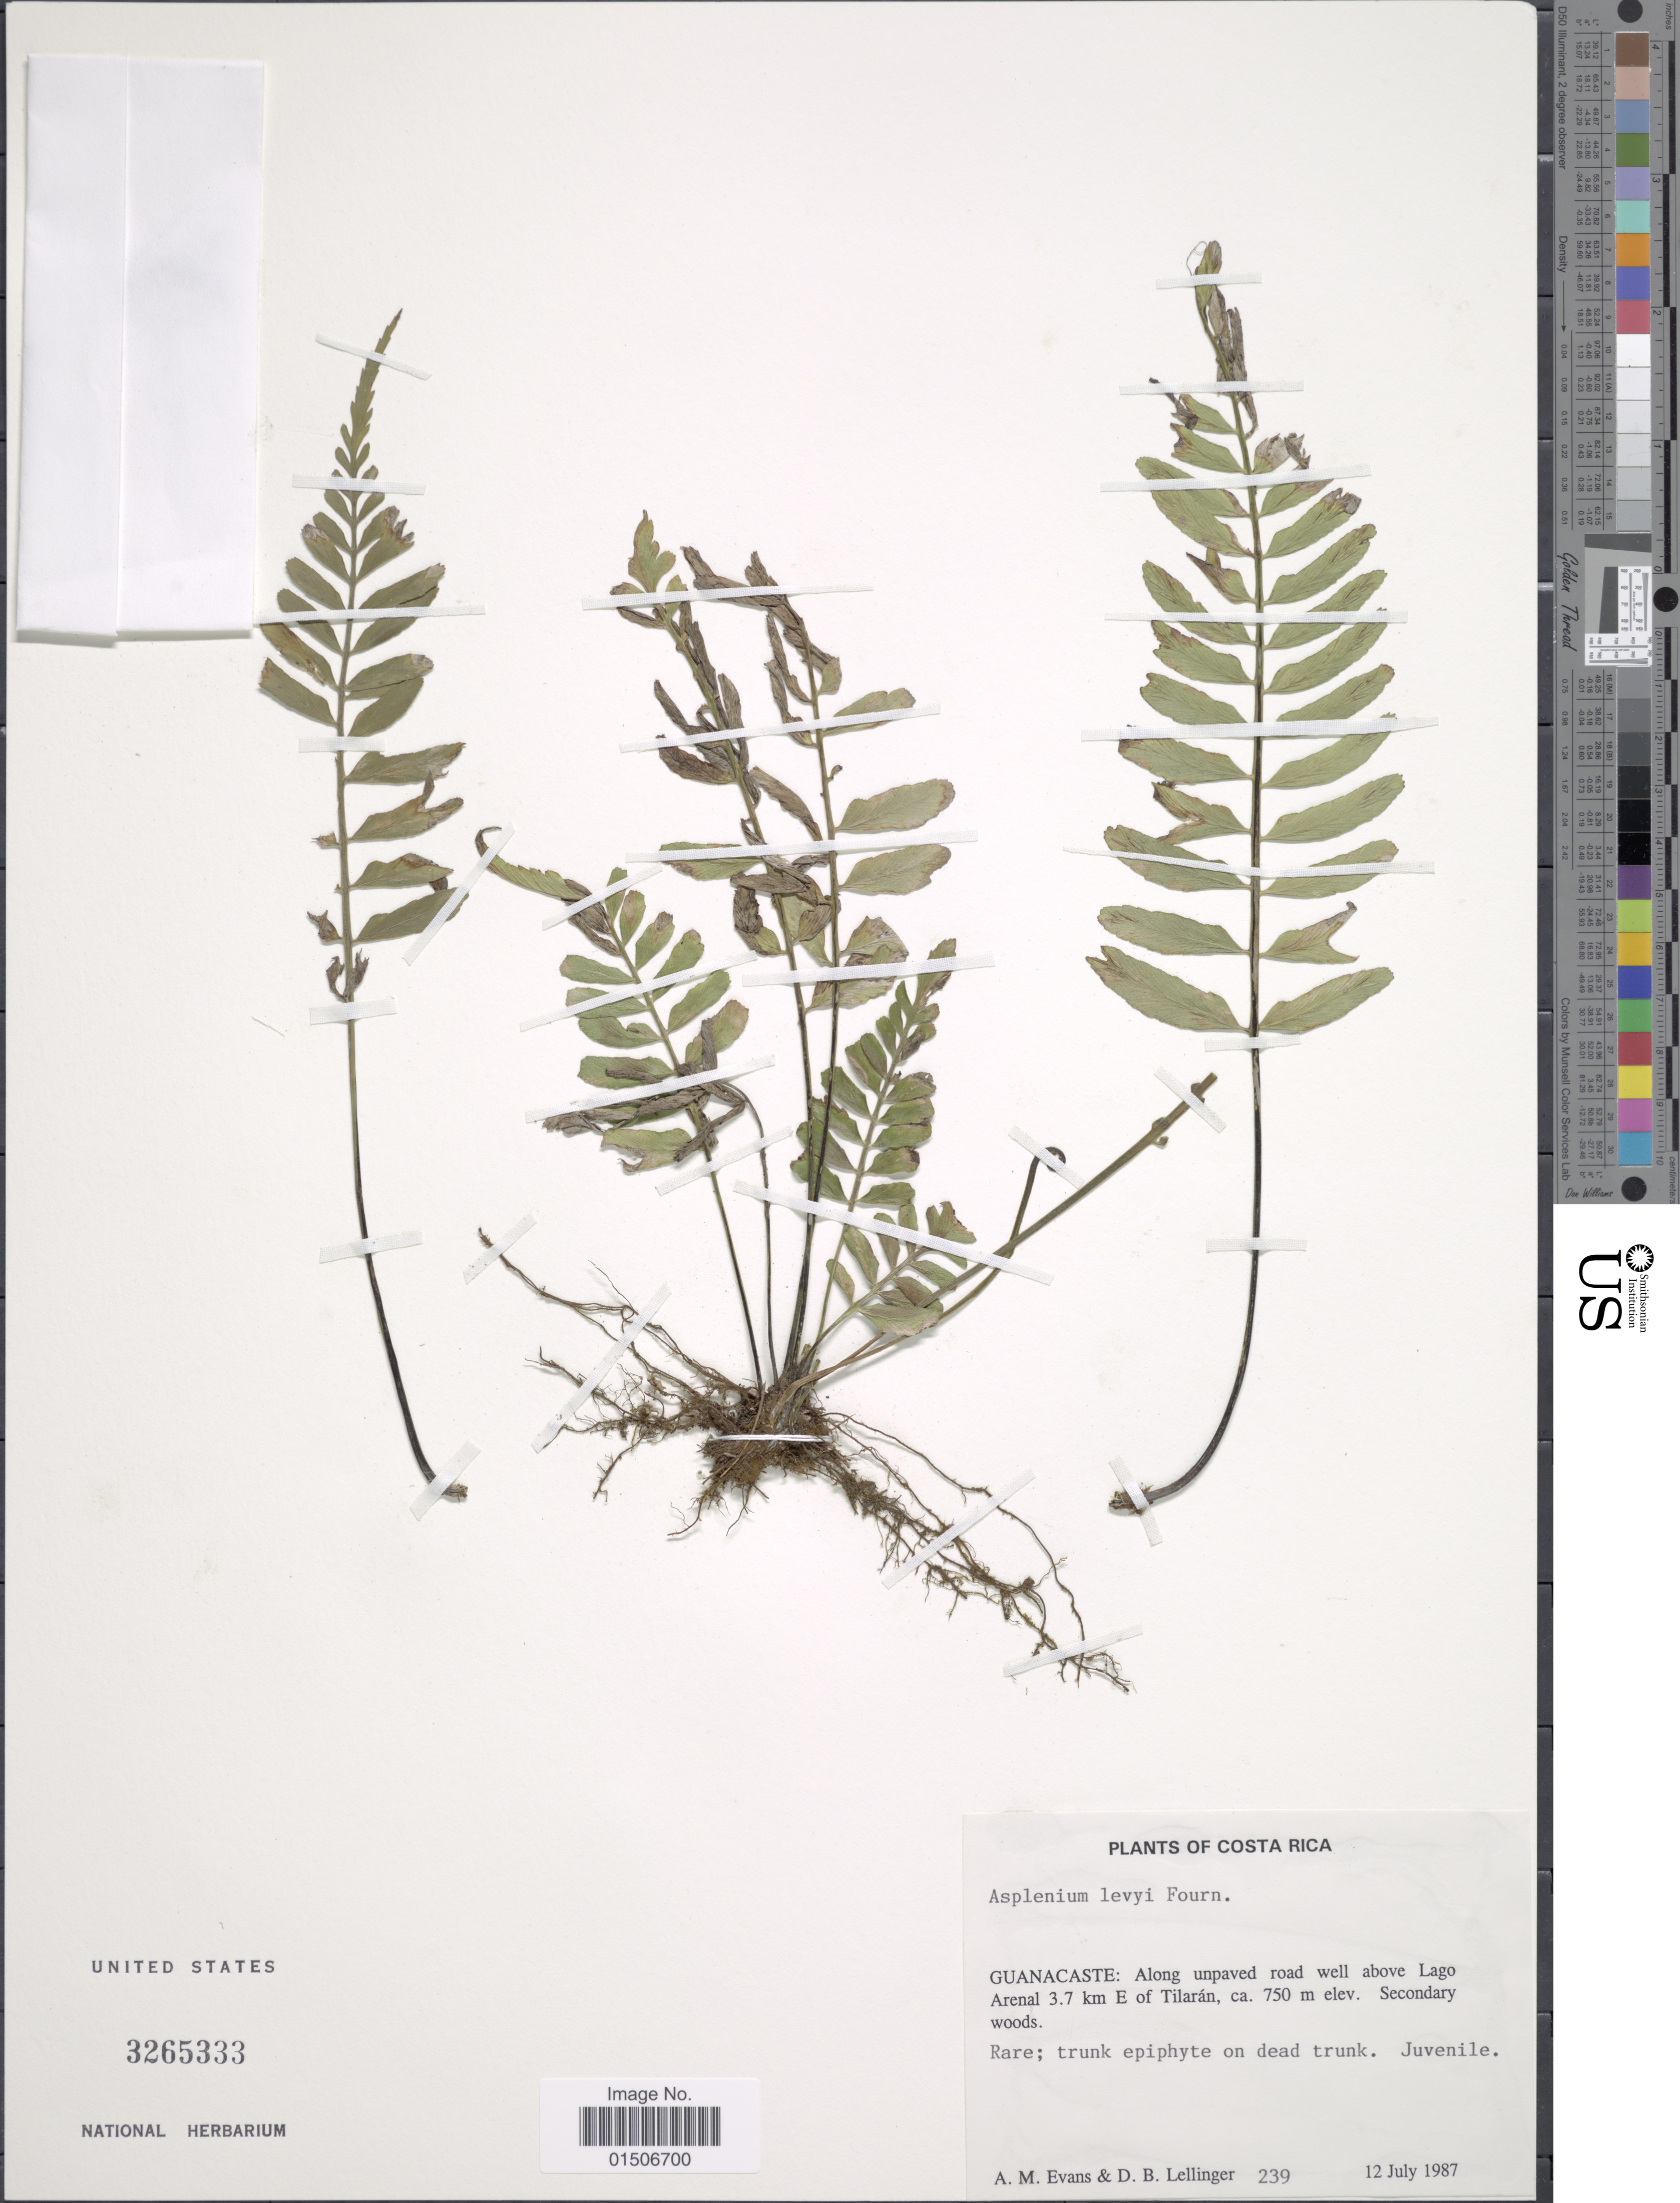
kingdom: Plantae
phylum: Tracheophyta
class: Polypodiopsida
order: Polypodiales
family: Aspleniaceae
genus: Asplenium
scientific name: Asplenium levyi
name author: E. Fourn.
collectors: A. M. Evans & D. B. Lellinger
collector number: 239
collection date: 1987-07-12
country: Costa Rica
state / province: Guanacaste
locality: Along unpaved road well above Lago Arenal 3.7 km E of Tilarán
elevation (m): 750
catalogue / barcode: US 3265333